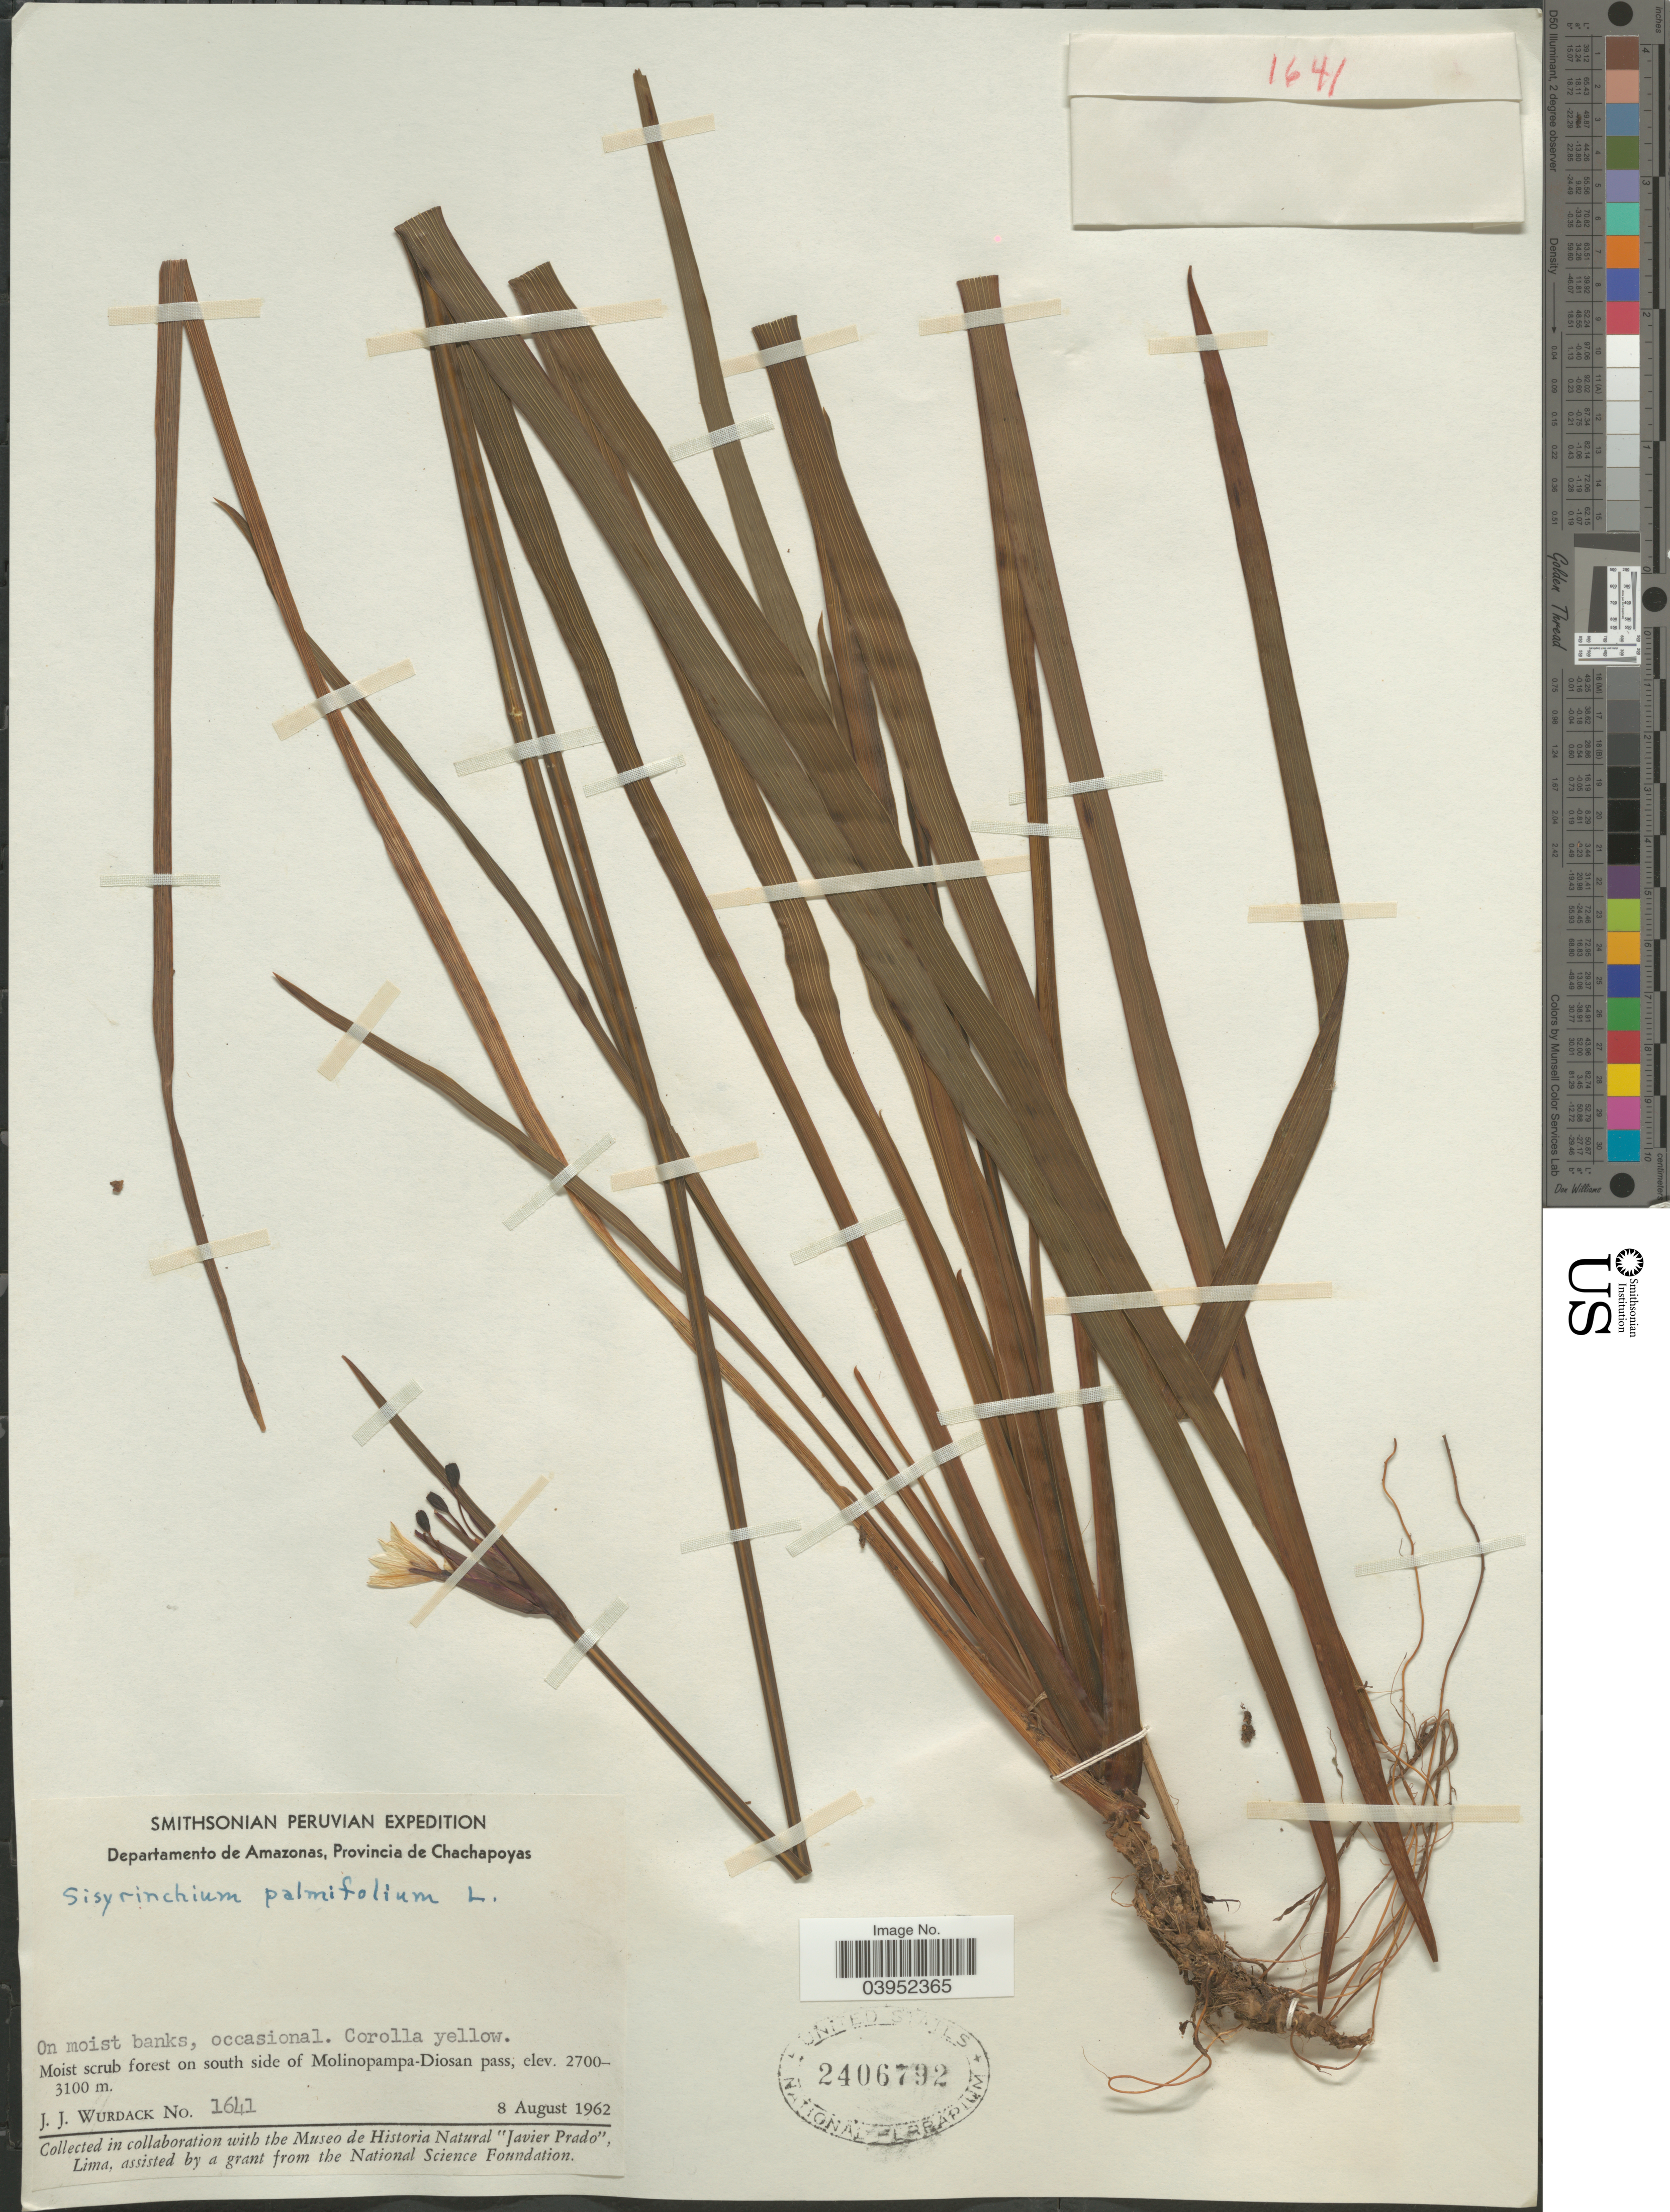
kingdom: Plantae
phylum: Tracheophyta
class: Liliopsida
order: Asparagales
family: Iridaceae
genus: Sisyrinchium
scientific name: Sisyrinchium palmifolium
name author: L.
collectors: J. J. Wurdack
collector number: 1641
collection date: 1962-08-08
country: Peru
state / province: Amazonas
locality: Departamento de Amazonas, Provincia de Chachapoyas. On south side of Molinopampa-Diosan pass.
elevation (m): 2700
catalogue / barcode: US 2406792